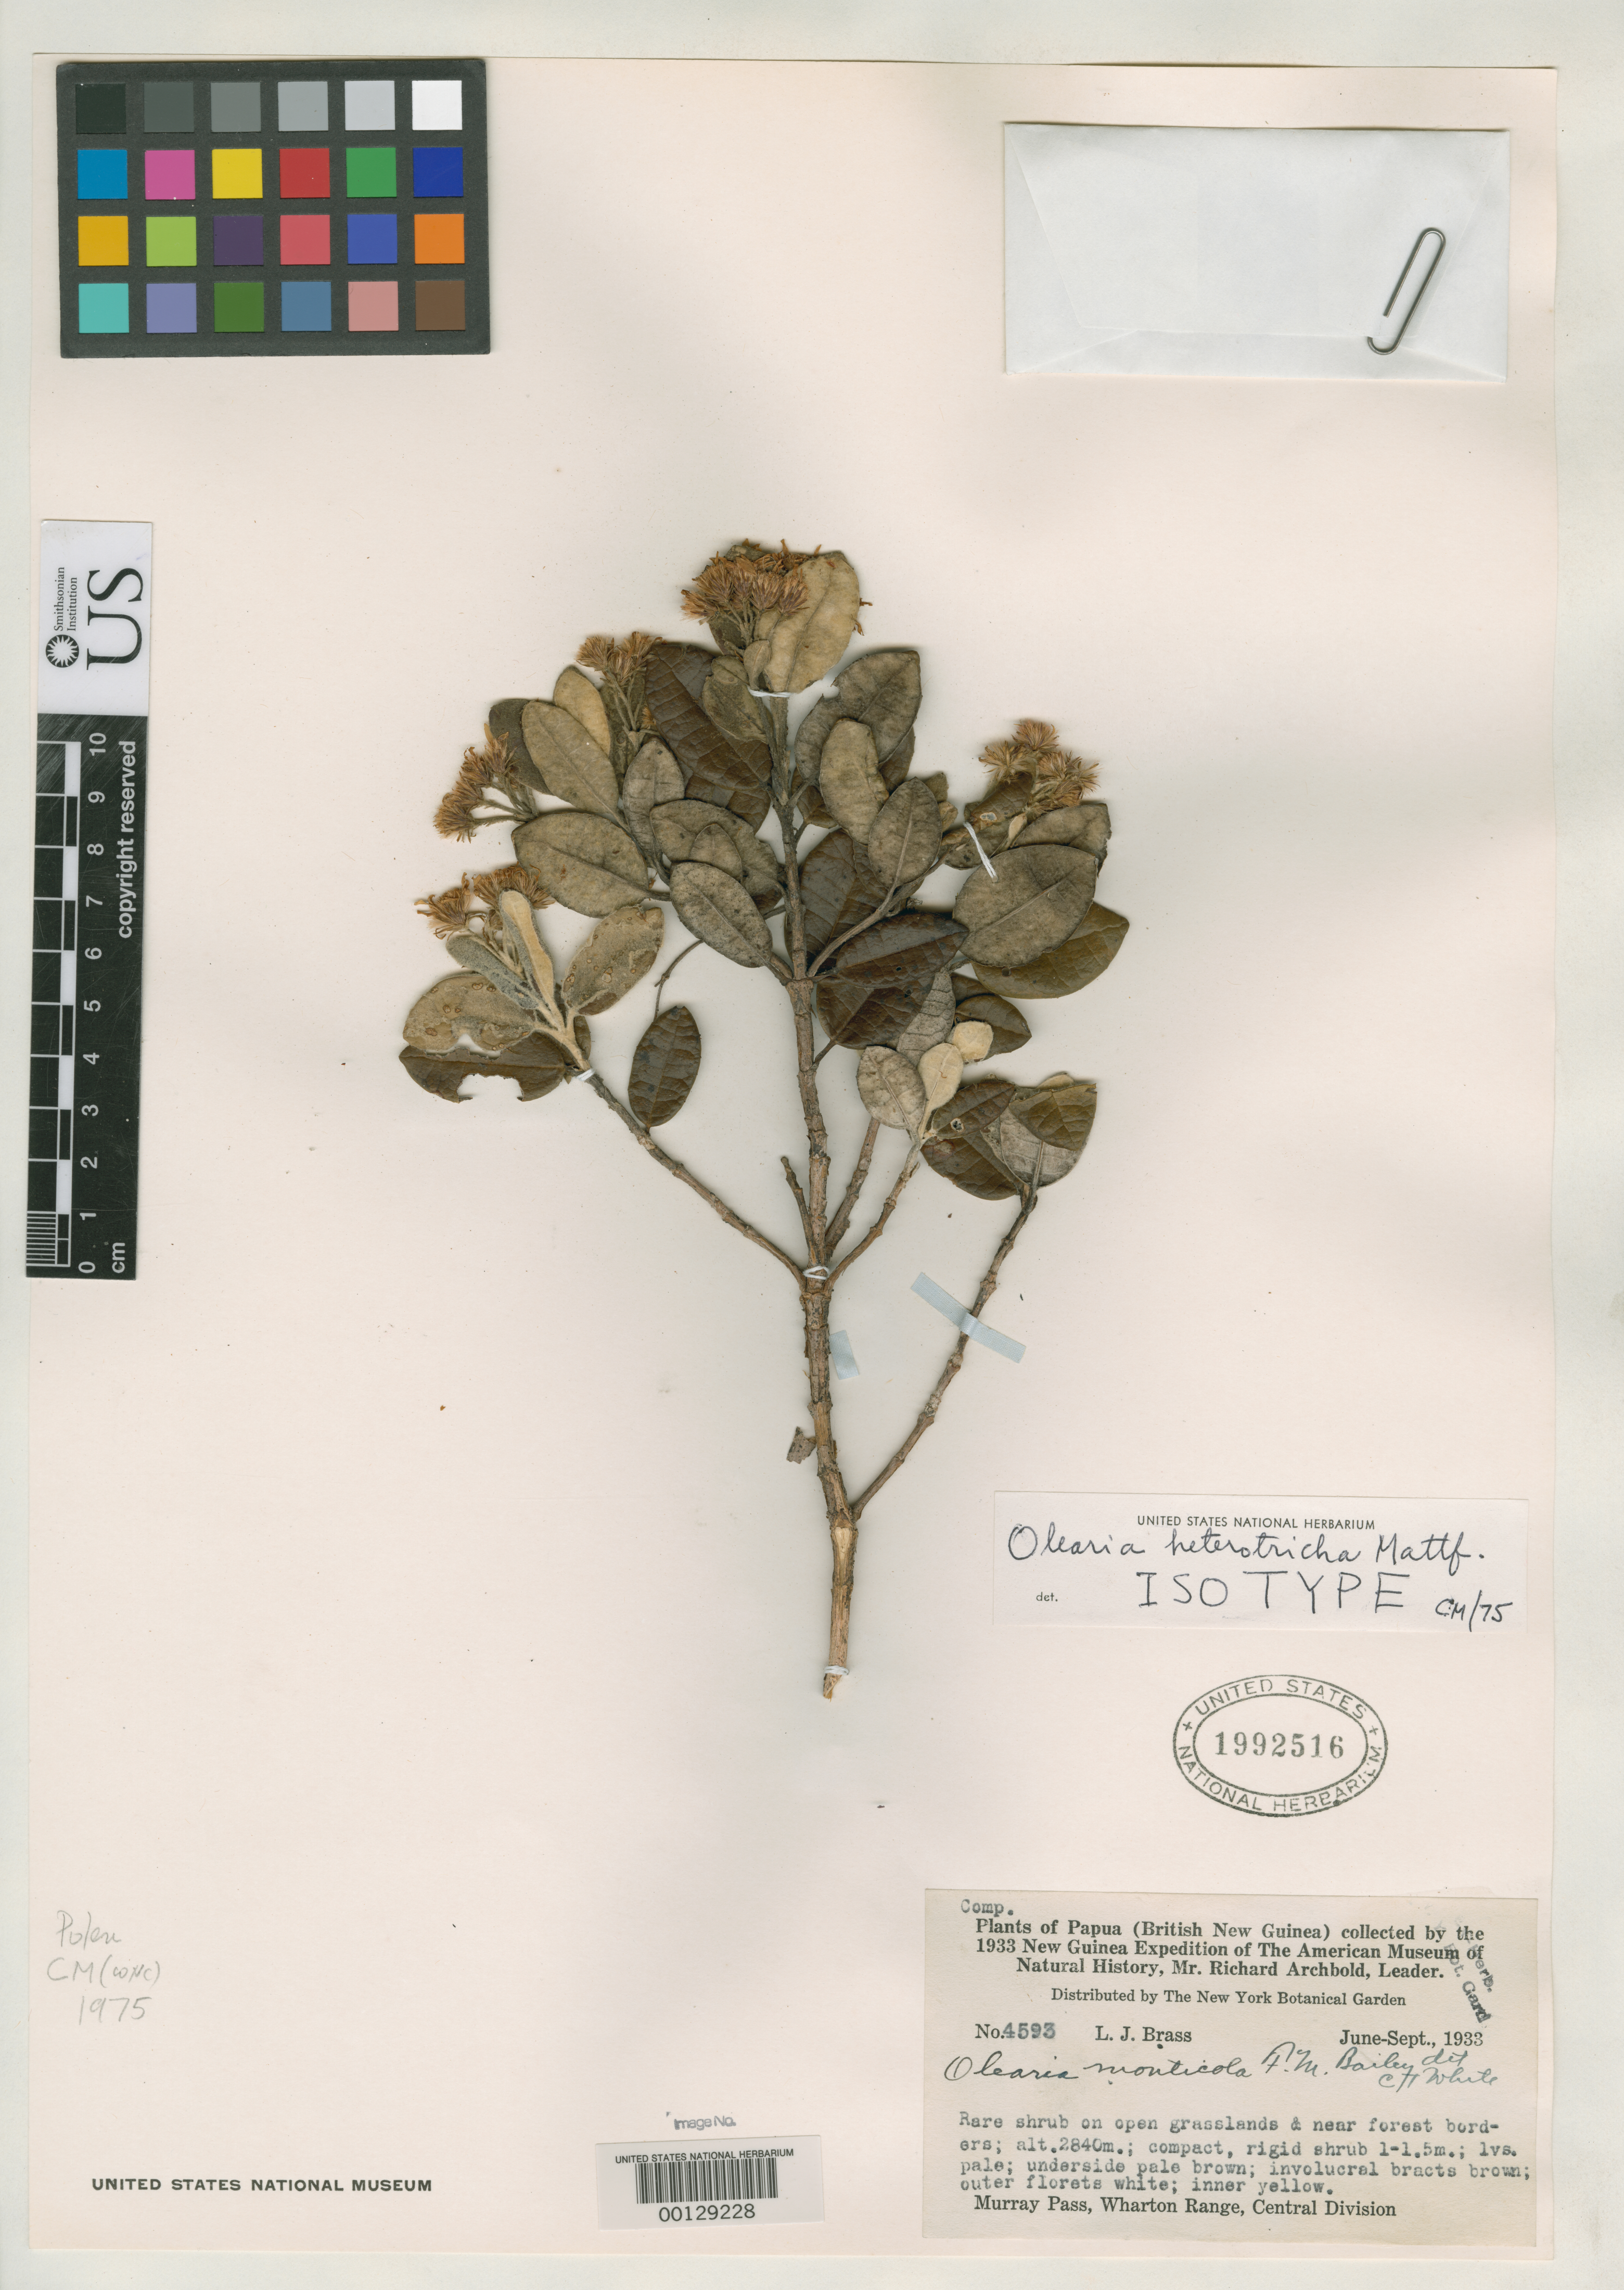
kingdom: Plantae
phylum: Tracheophyta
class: Magnoliopsida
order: Asterales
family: Asteraceae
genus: Olearia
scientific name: Olearia heterotricha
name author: Mattf.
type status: Isotype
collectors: L. J. Brass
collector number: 4593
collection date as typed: Jun 1933 to -- Sep 1933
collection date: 1933-06/1933-09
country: Papua New Guinea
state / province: Central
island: New Guinea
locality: Murray Pass, Wharton Range.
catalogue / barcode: US 1992516